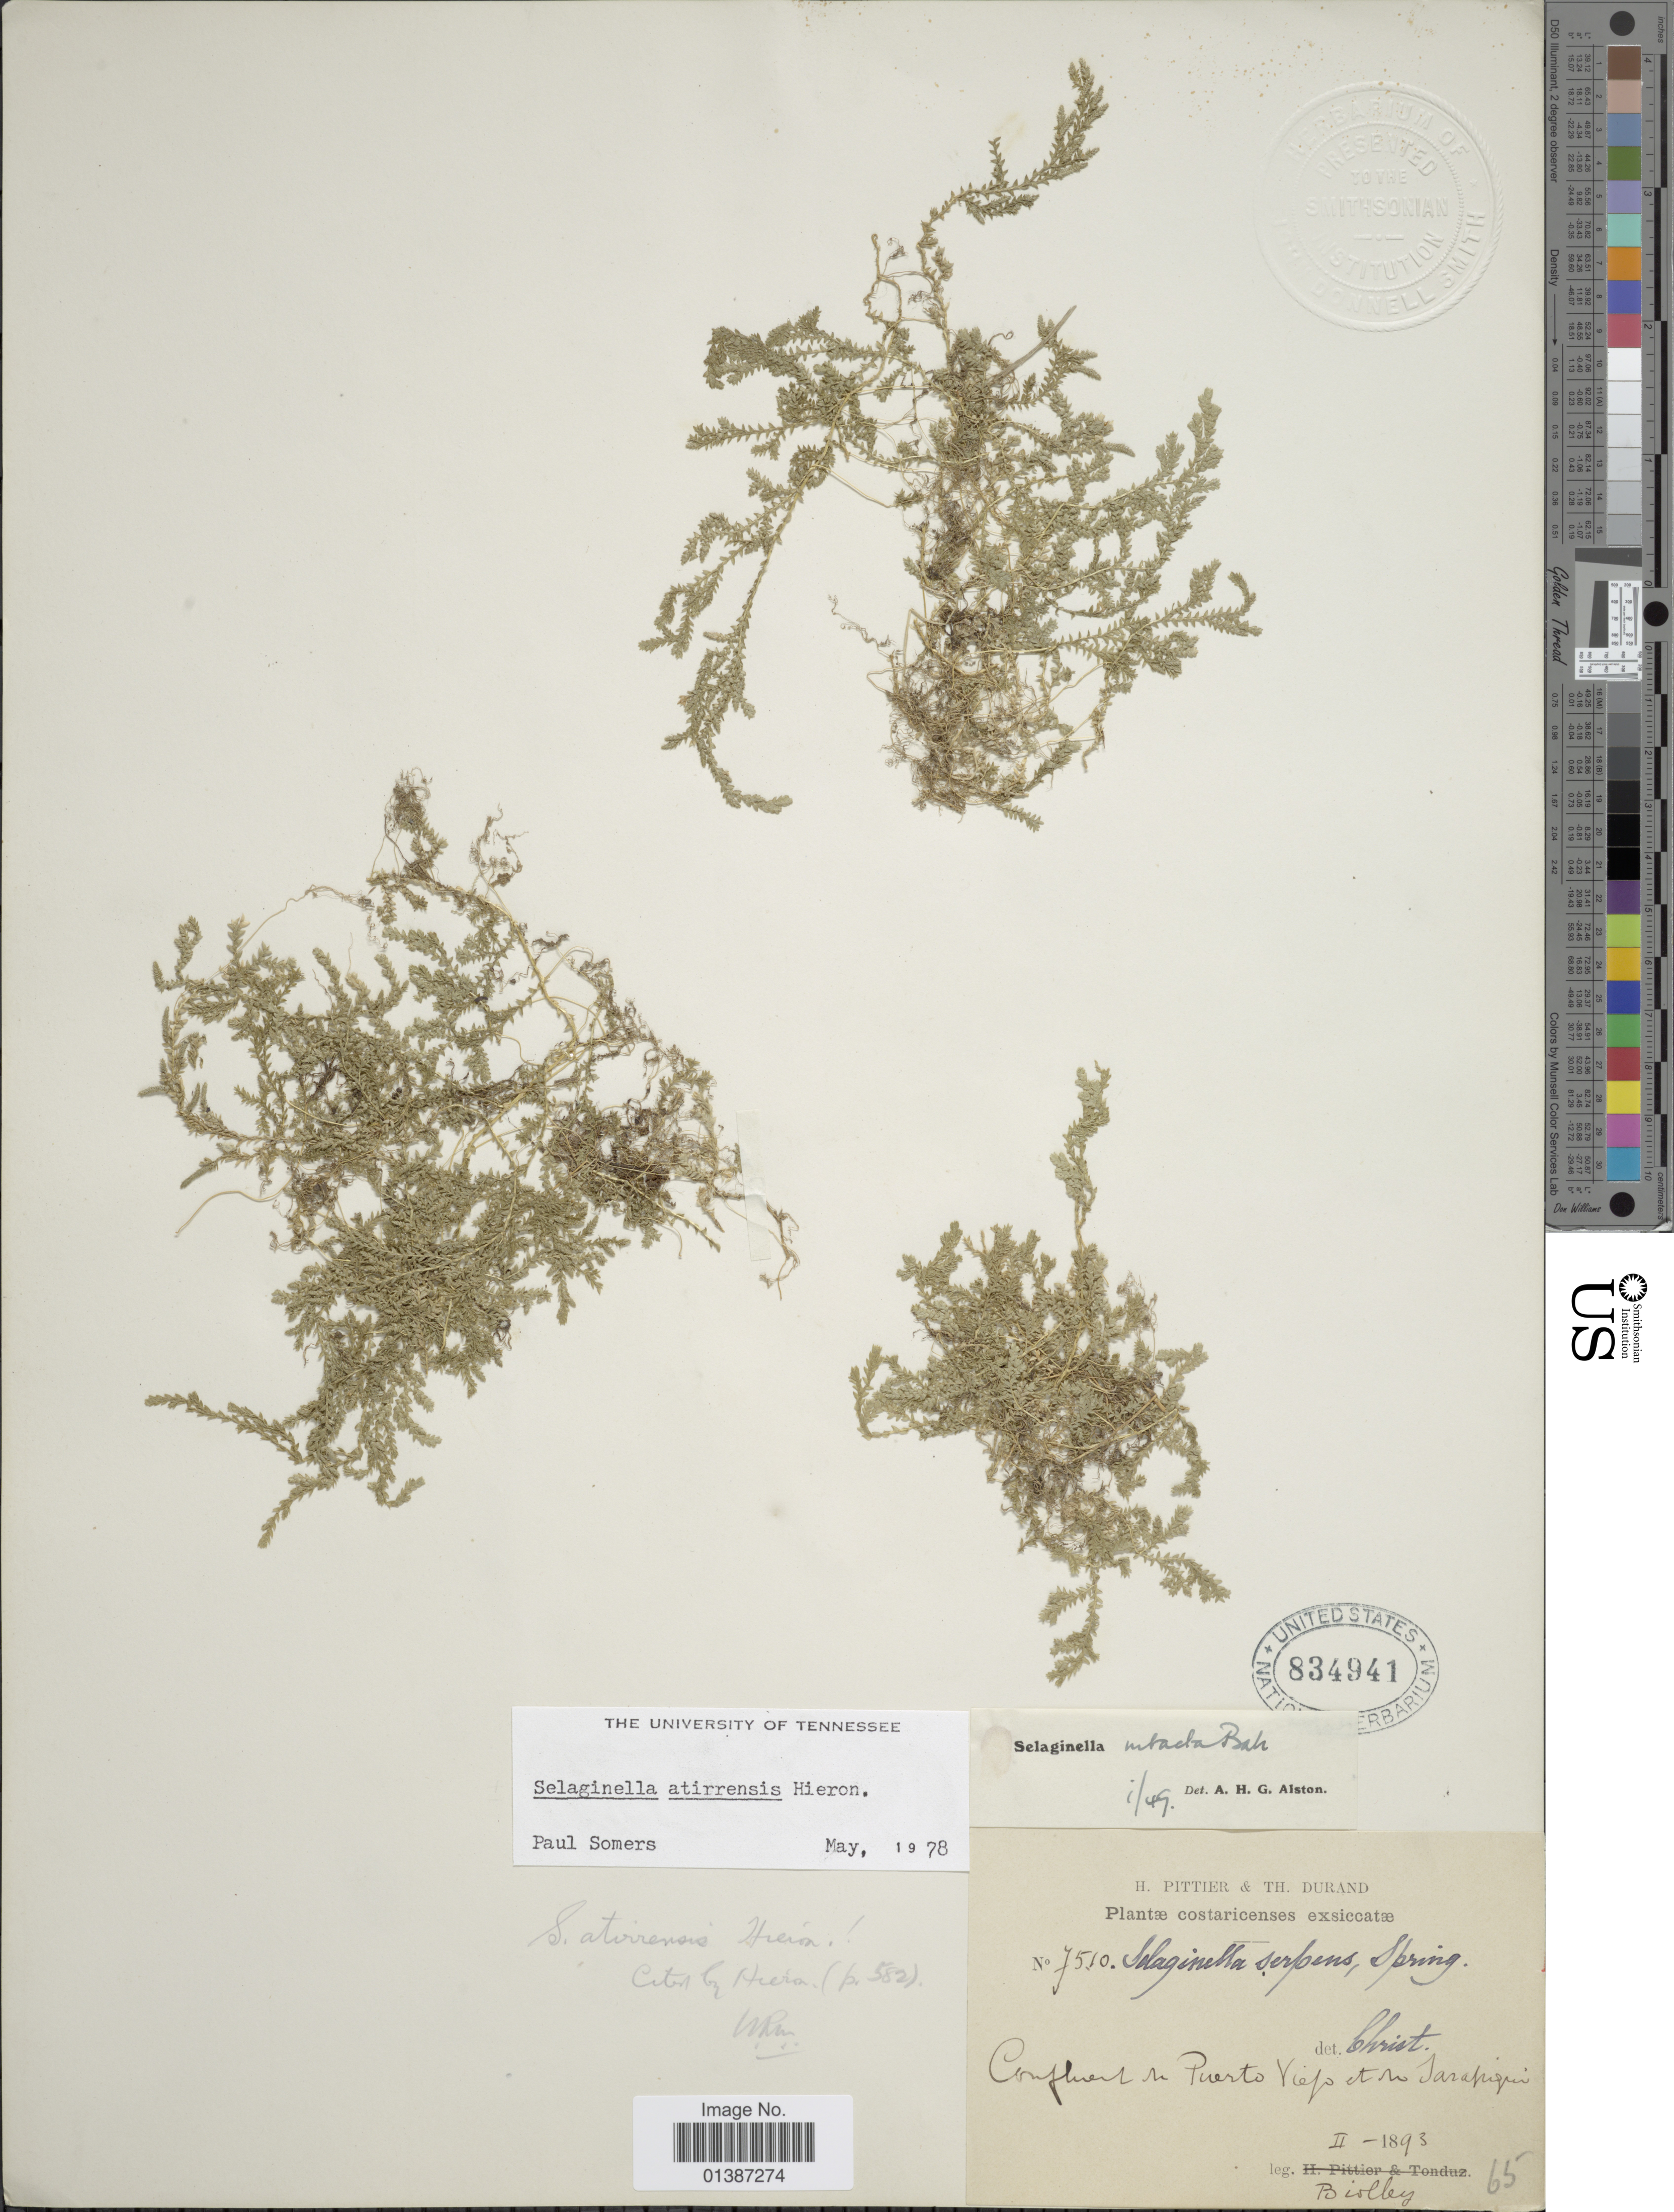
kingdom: Plantae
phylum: Tracheophyta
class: Lycopodiopsida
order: Selaginellales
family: Selaginellaceae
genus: Selaginella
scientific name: Selaginella atirrensis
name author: Hieron. in Engl. & Prantl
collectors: P. Biolley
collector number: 65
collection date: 1893-02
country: Costa Rica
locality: Confluent du Puerto Viejo et du Sarapiquí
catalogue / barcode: US 834941